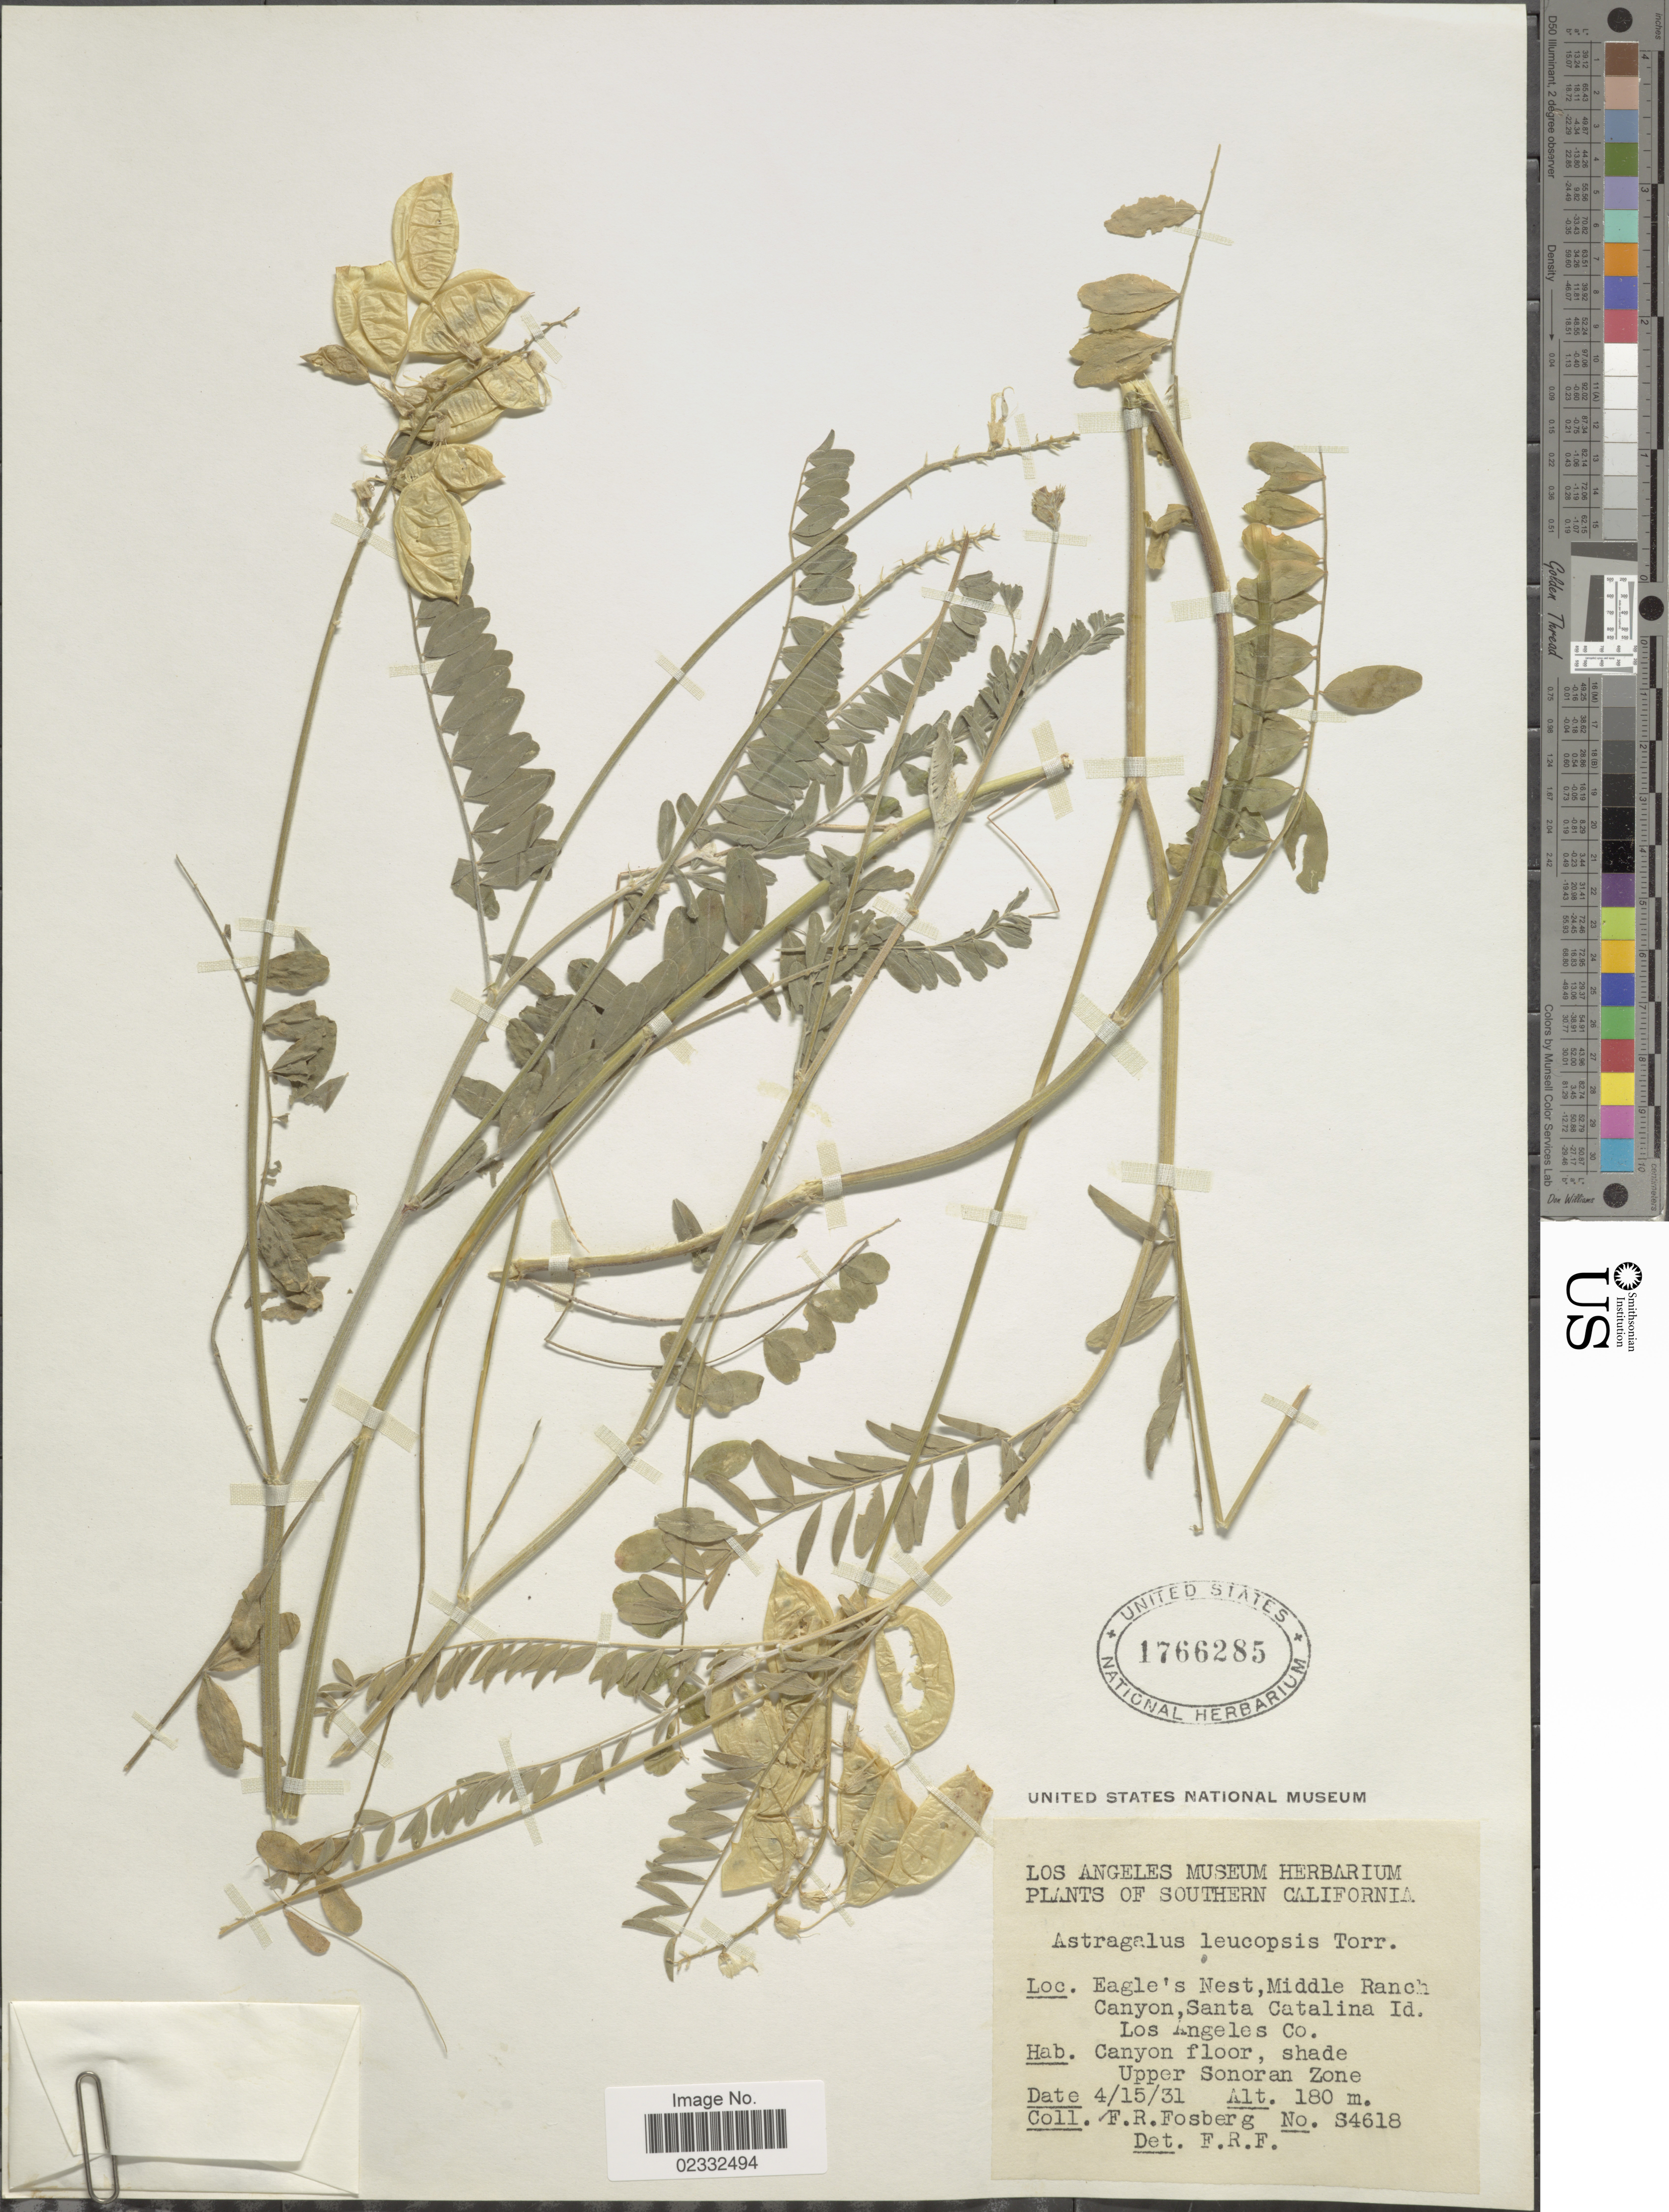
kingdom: Plantae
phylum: Tracheophyta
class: Magnoliopsida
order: Fabales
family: Fabaceae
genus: Astragalus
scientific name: Astragalus leucopsis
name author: (Torr.) Torr.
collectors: F. R. Fosberg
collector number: S4618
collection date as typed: Transcribed d/m/y: 15/4/31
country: United States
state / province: California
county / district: Los Angeles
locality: Southern California. Eagle's Nest, Middle Ranch Canyon, Santa Catalina Is. Los Angeles Co,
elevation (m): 180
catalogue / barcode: US 1766285